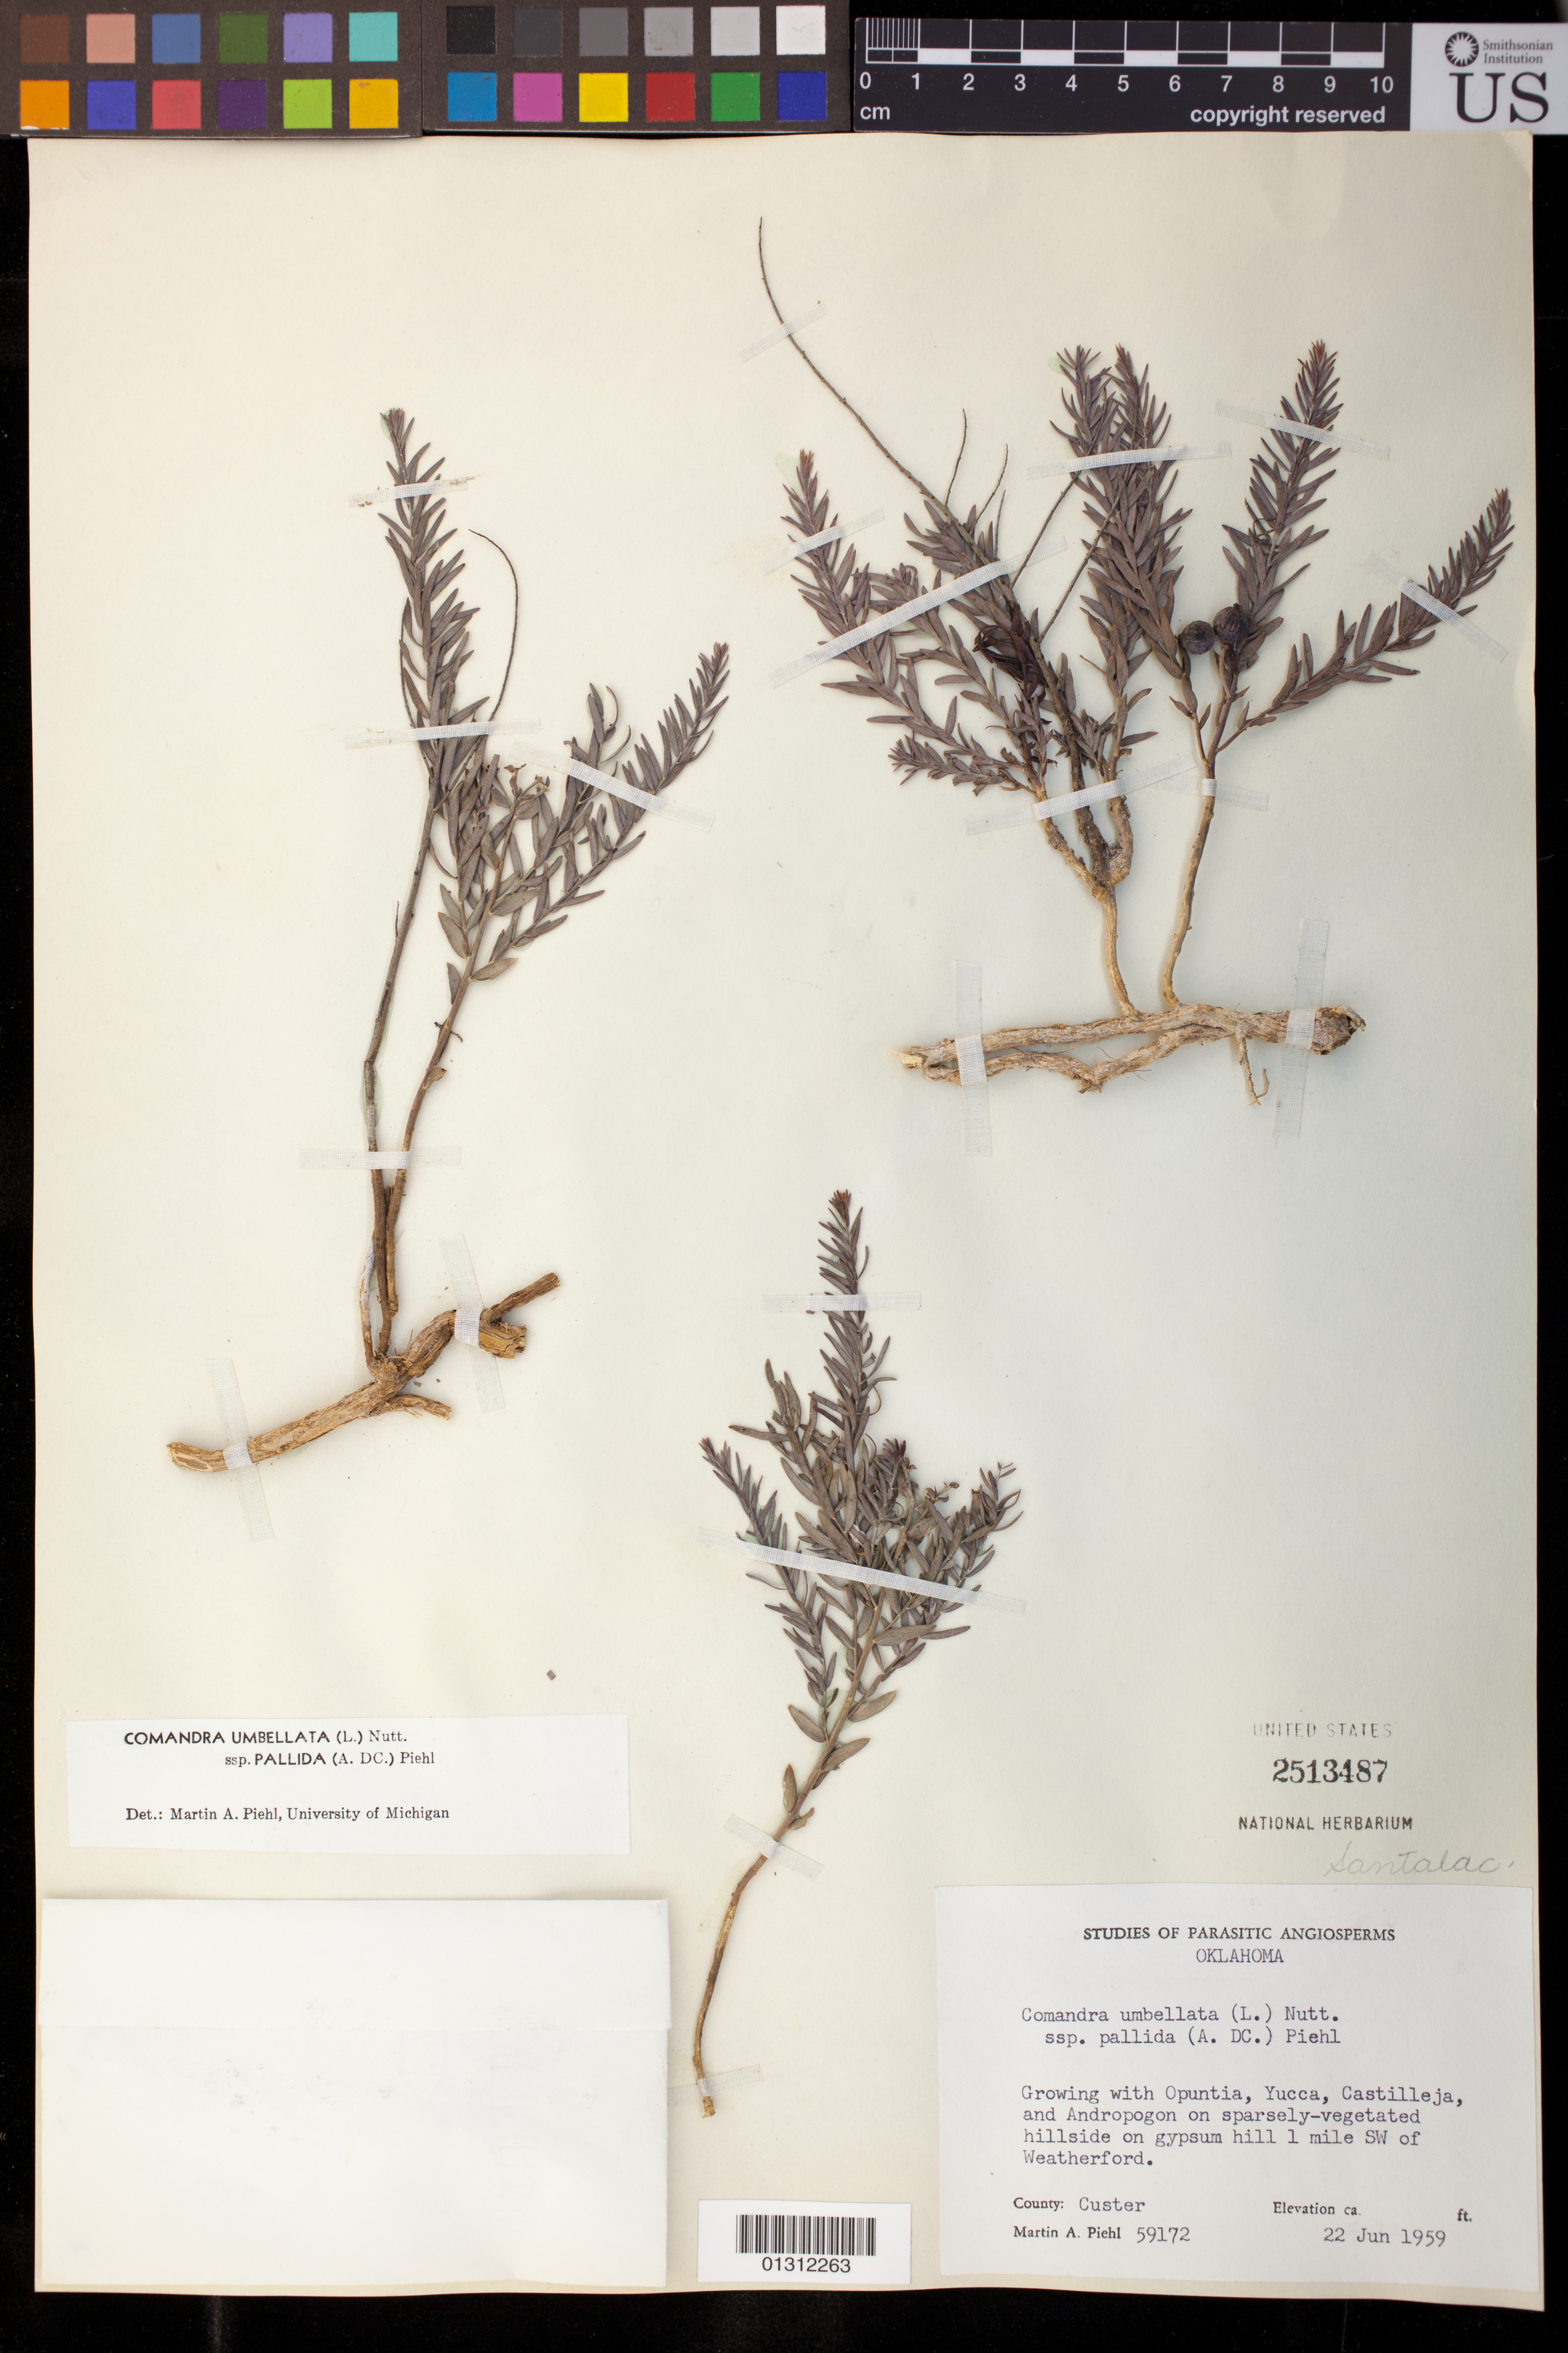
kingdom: Plantae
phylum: Tracheophyta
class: Magnoliopsida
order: Santalales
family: Comandraceae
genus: Comandra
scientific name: Comandra umbellata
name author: (L.) Nutt.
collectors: M. Piehl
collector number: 59172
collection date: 1959-06-22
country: United States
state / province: Oklahoma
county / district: Custer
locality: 1 mile SW of Weatherford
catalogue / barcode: US 2513487